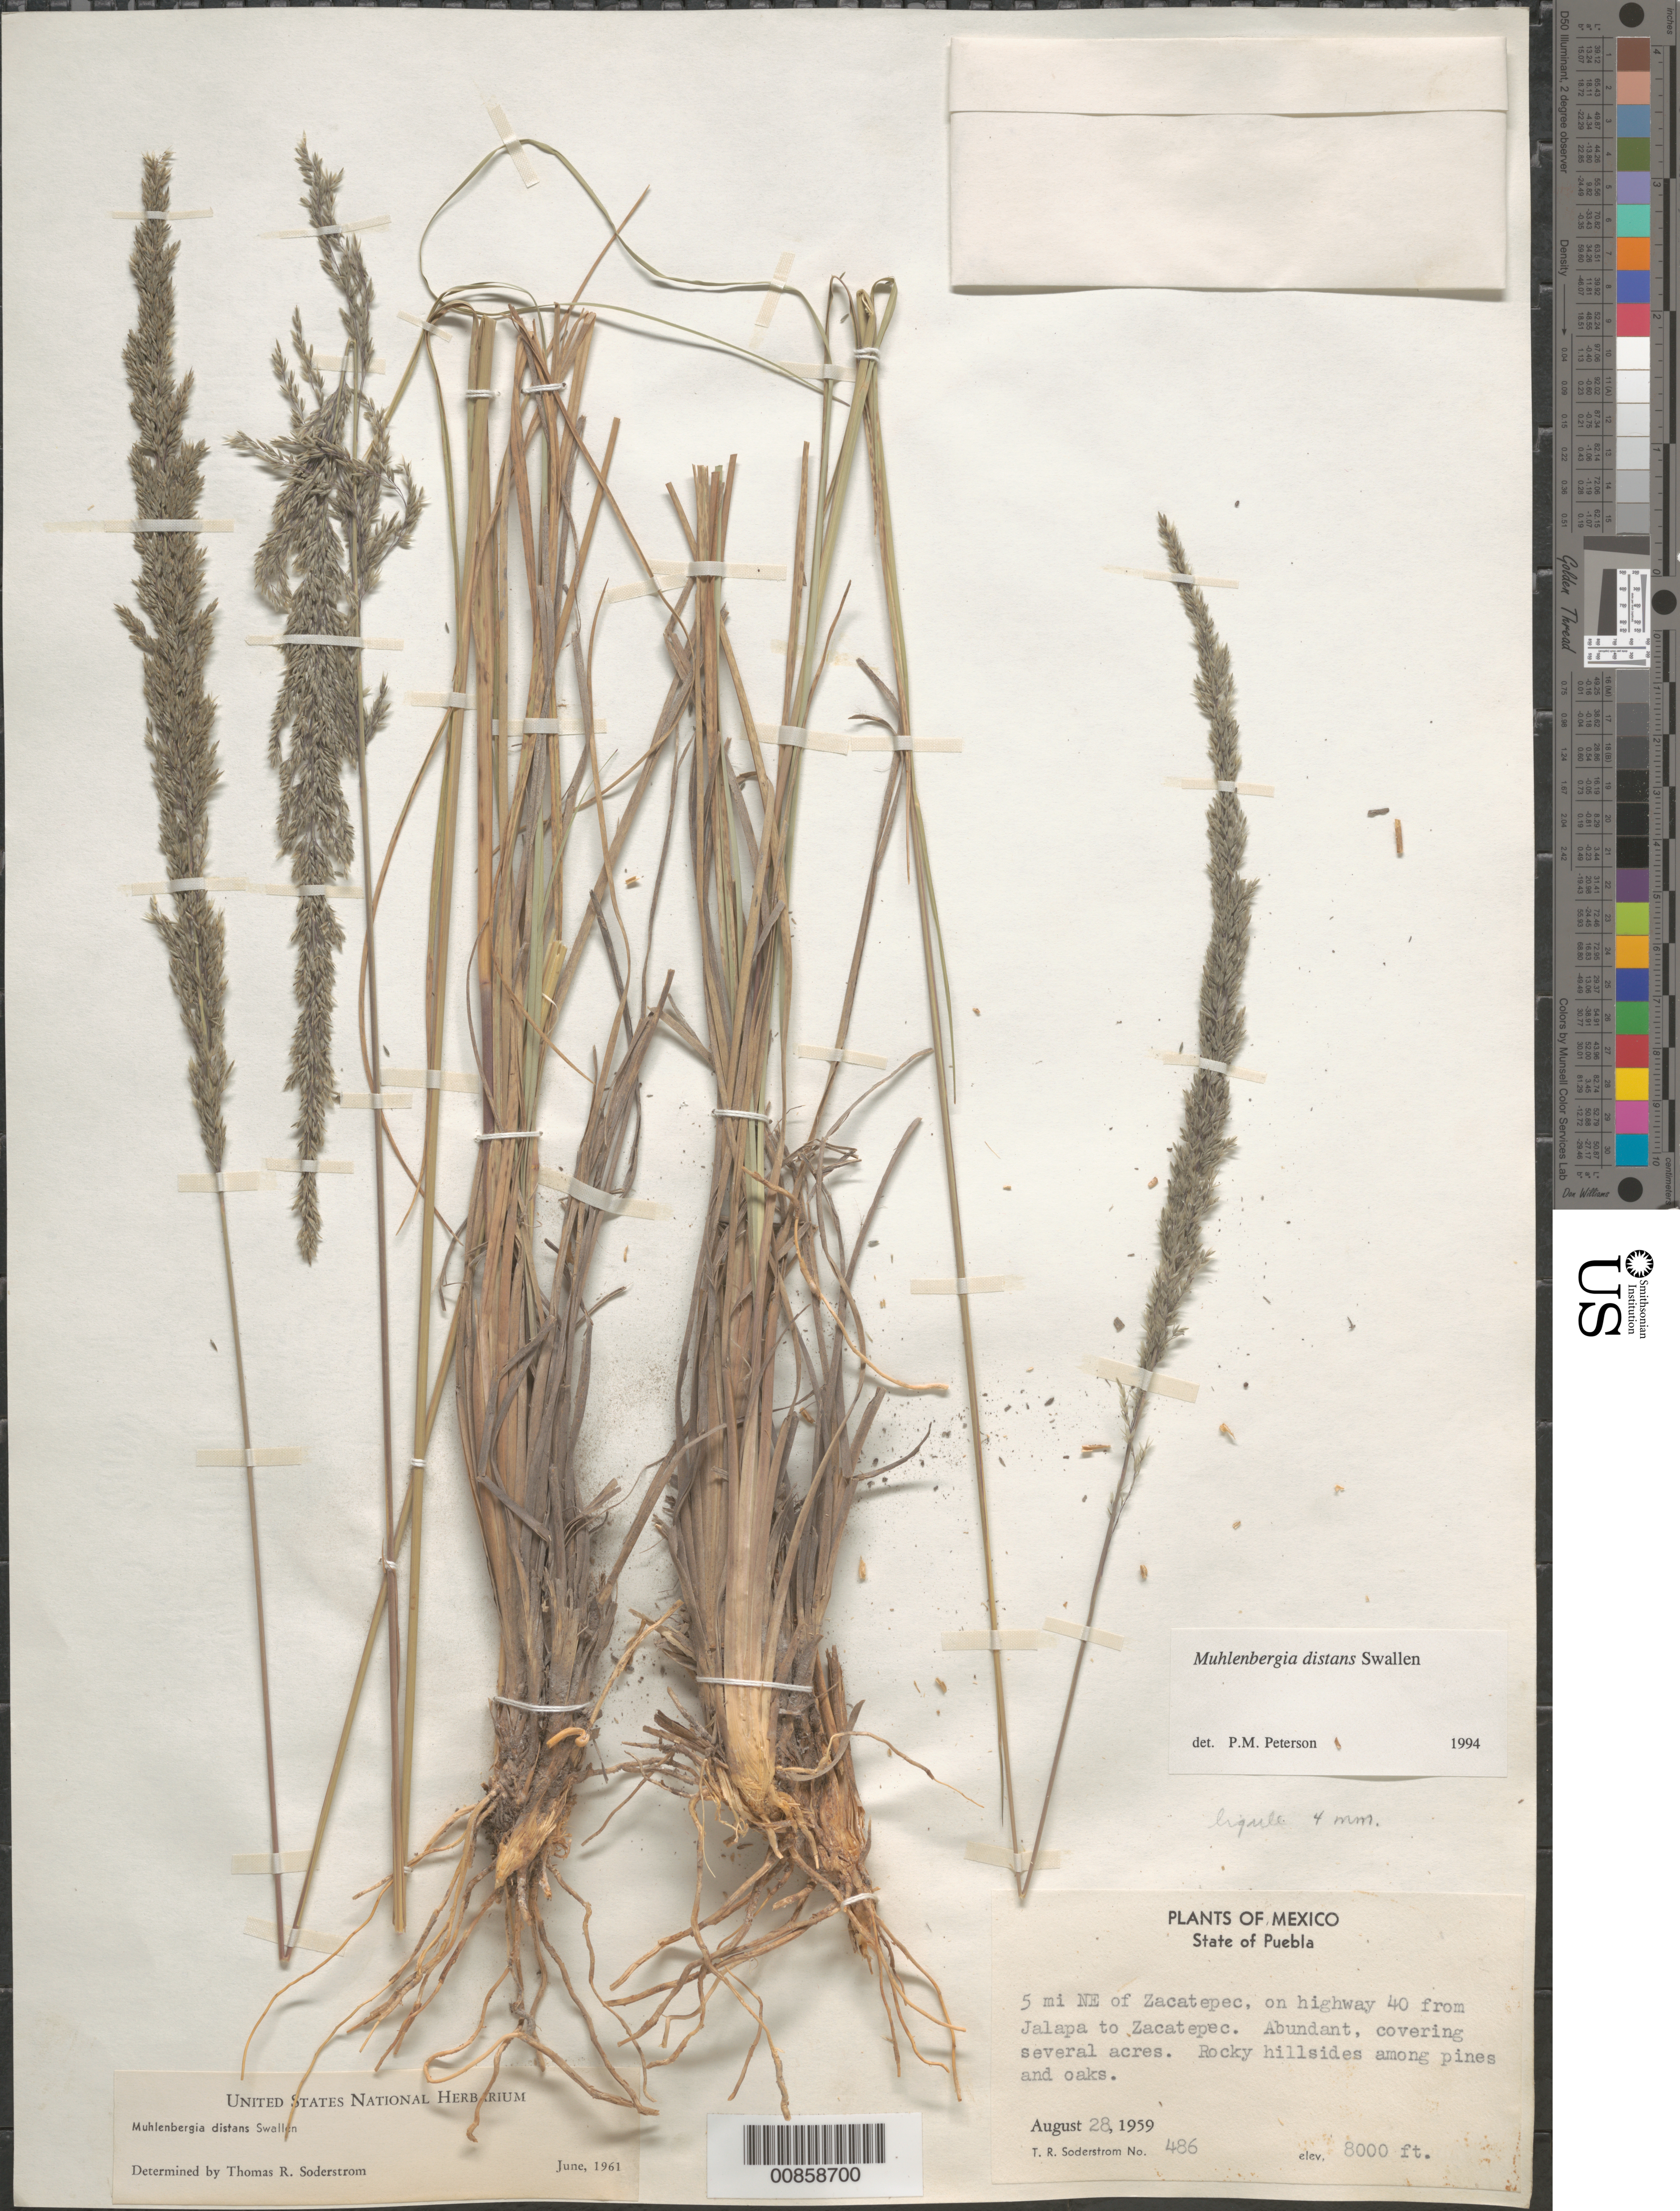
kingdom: Plantae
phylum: Tracheophyta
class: Liliopsida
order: Poales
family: Poaceae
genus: Muhlenbergia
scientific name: Muhlenbergia distans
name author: Swallen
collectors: T. R. Soderstrom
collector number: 486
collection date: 1959-08-28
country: Mexico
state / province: Puebla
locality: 5 mi NE of Zacatepec, on highway 40 from Jalapa to Zacatepec. Rocky hillsides among pines and oaks.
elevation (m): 2438